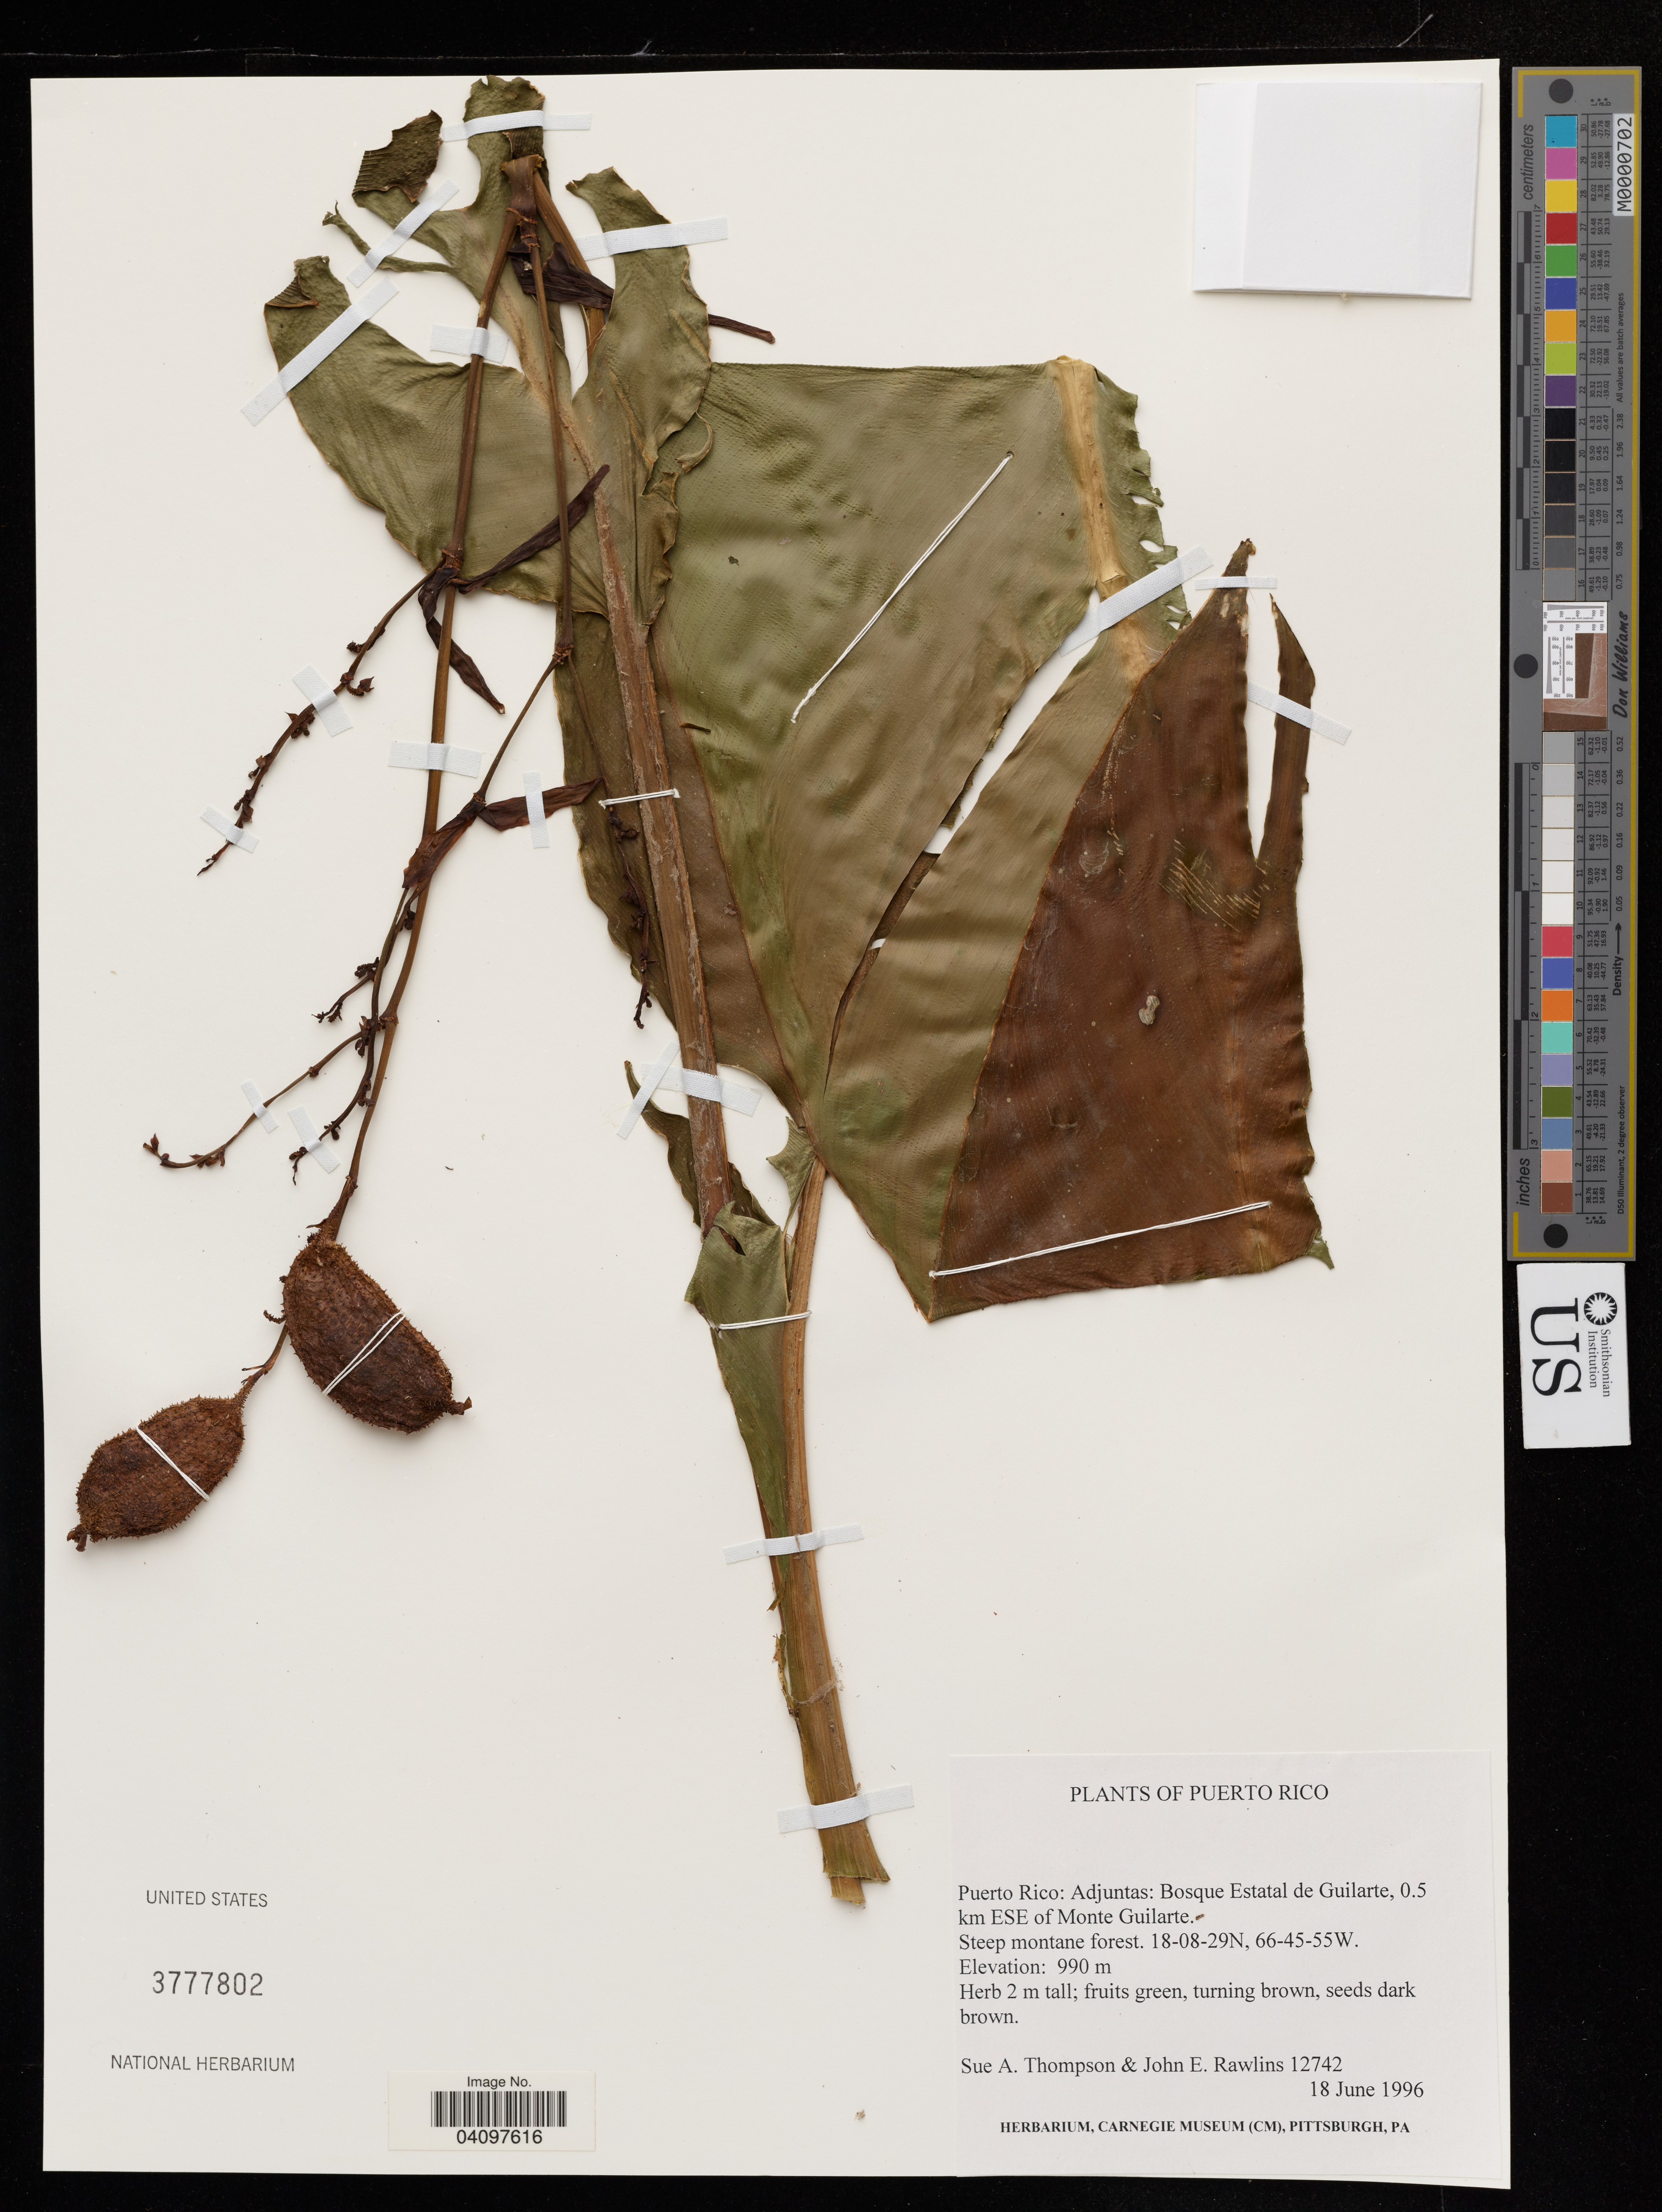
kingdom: Plantae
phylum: Tracheophyta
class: Liliopsida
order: Zingiberales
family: Cannaceae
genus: Canna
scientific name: Canna sp.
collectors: S. A. Thompson & J. Rawlings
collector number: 12742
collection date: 1996-06-18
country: Puerto Rico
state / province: Adjuntas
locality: Bosque Estatal de Guilarte, 0.5 km ESE of Monte Guilarte.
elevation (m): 990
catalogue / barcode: US 3777802